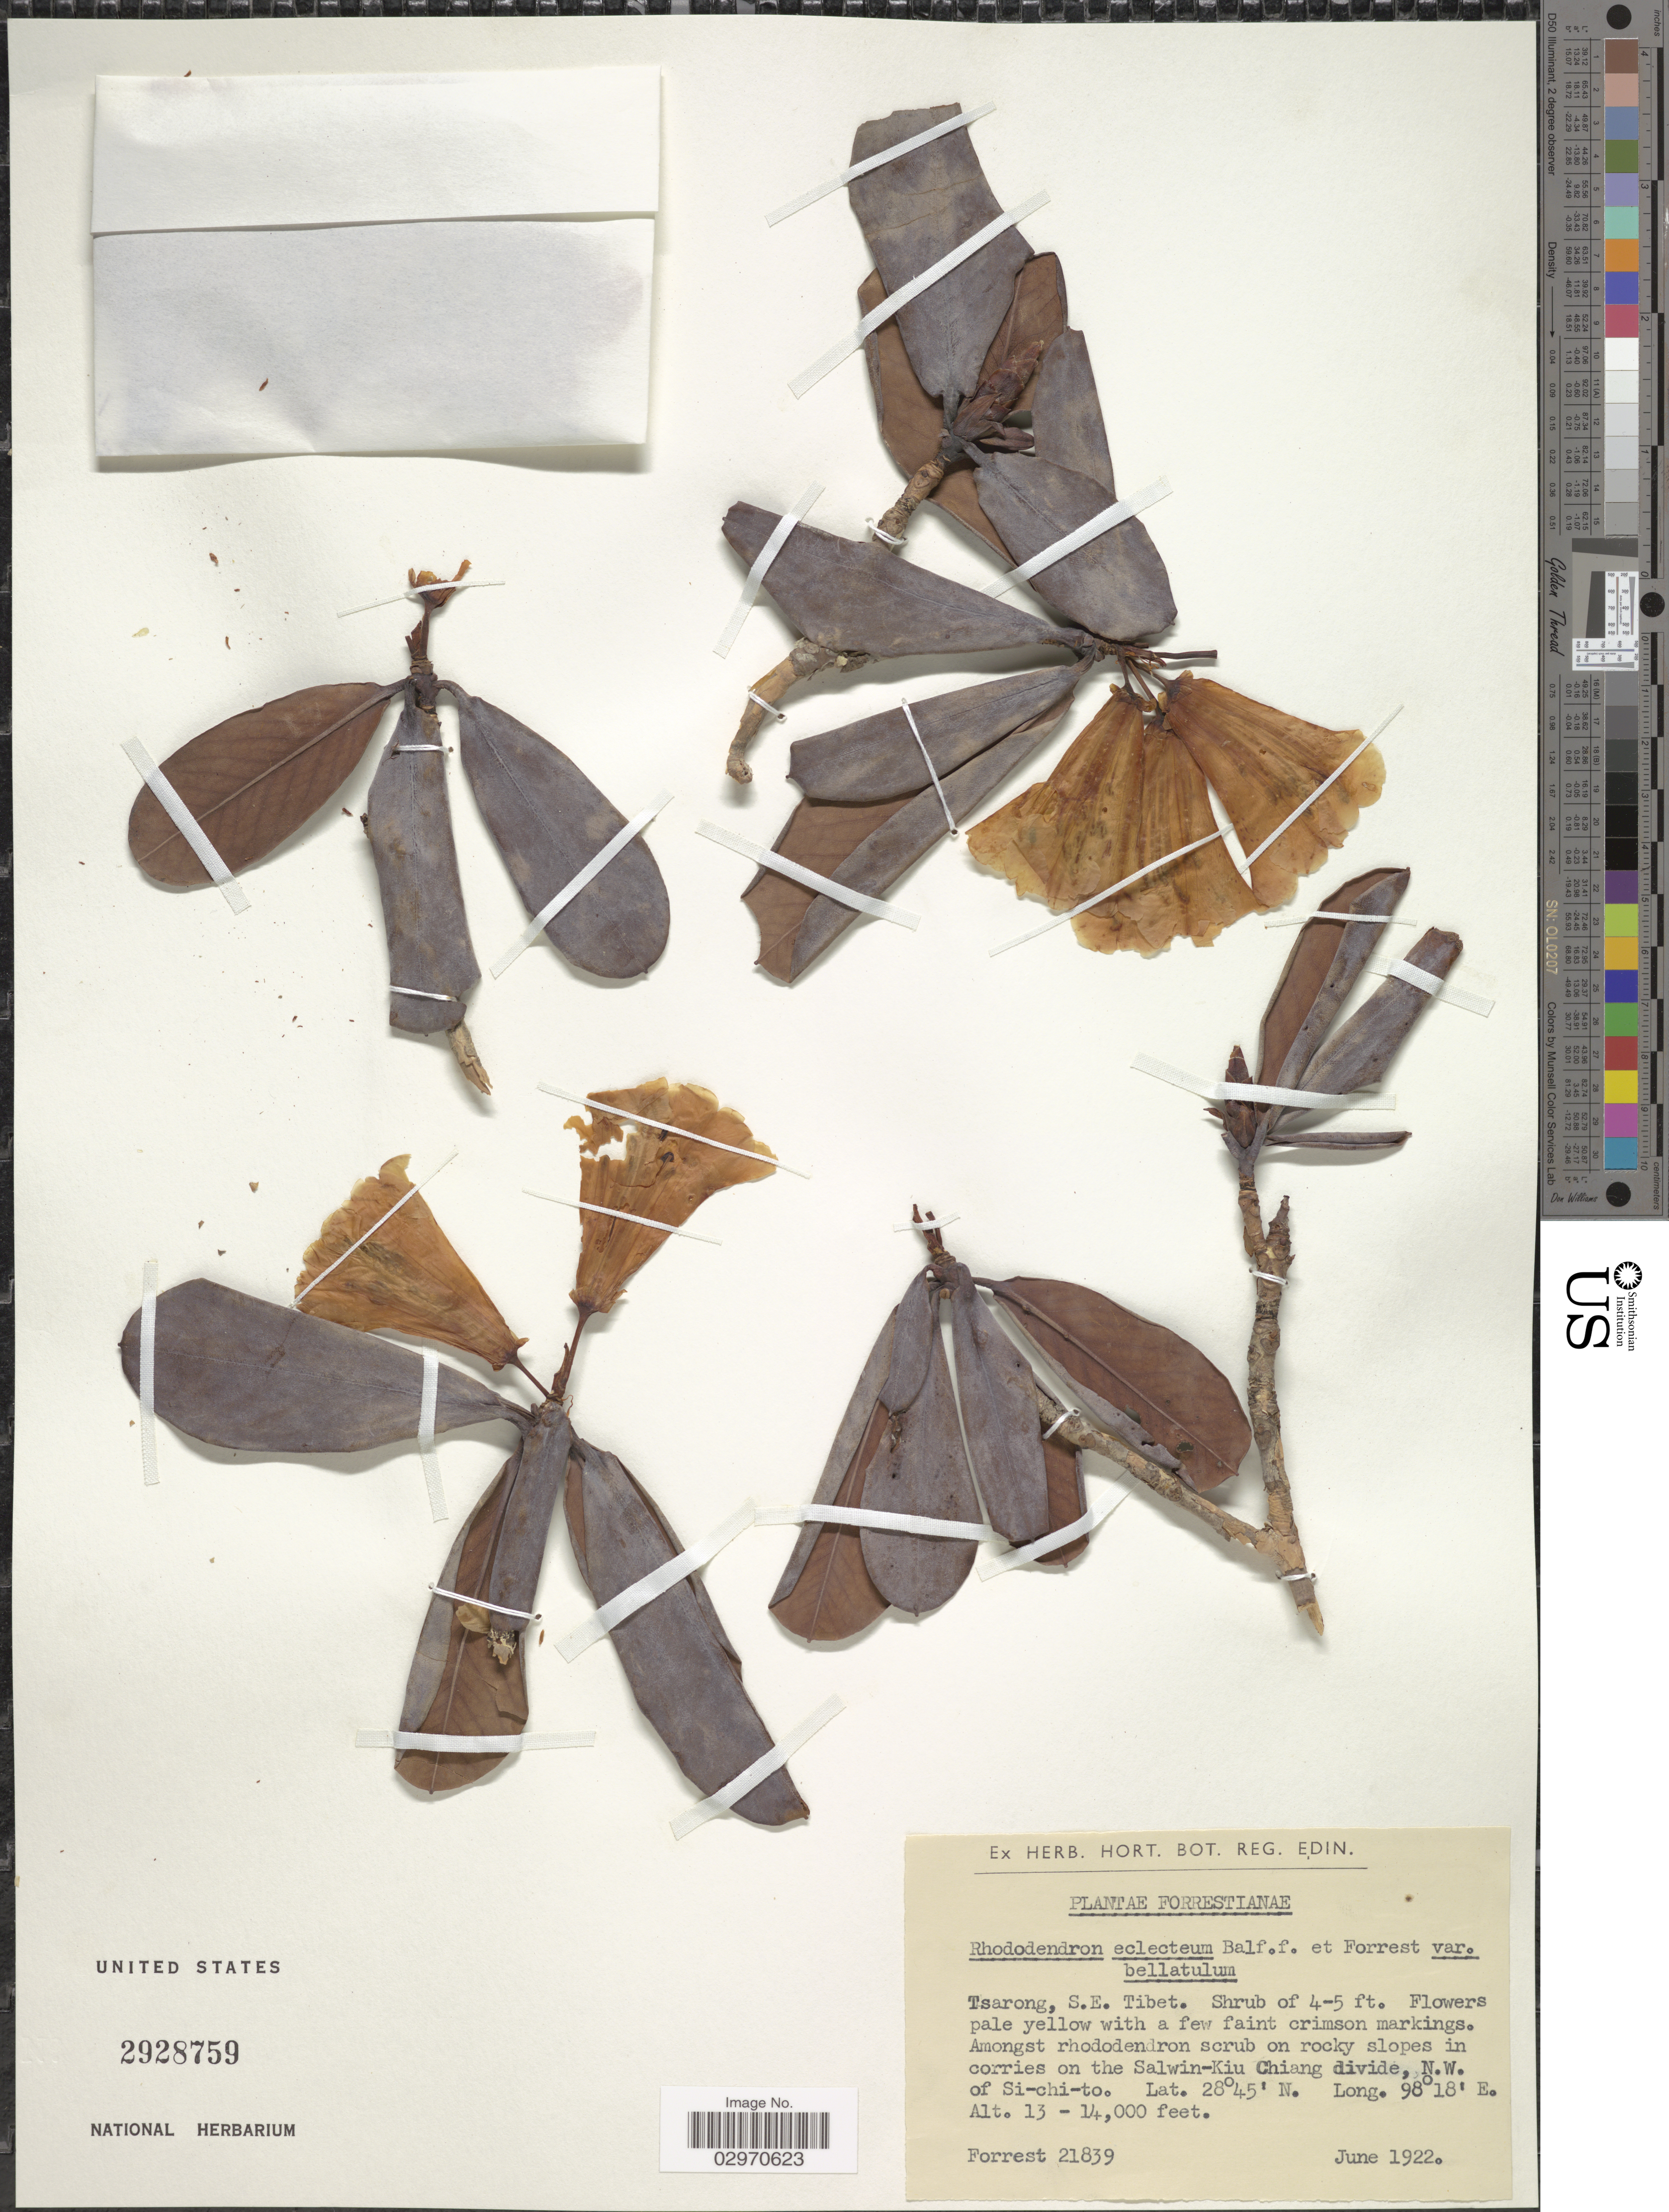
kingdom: Plantae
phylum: Tracheophyta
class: Magnoliopsida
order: Ericales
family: Ericaceae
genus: Rhododendron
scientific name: Rhododendron eclecteum var. bellatulum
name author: Tagg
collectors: -. Forrest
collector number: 21839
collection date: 1922-06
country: China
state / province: Xizang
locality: Tsarong, S.E. Tibet. On rocky slopes in corries on the Salwin-Kiu Chiang divide, N.W. of Si-chi-to.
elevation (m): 3962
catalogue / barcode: US 2928759